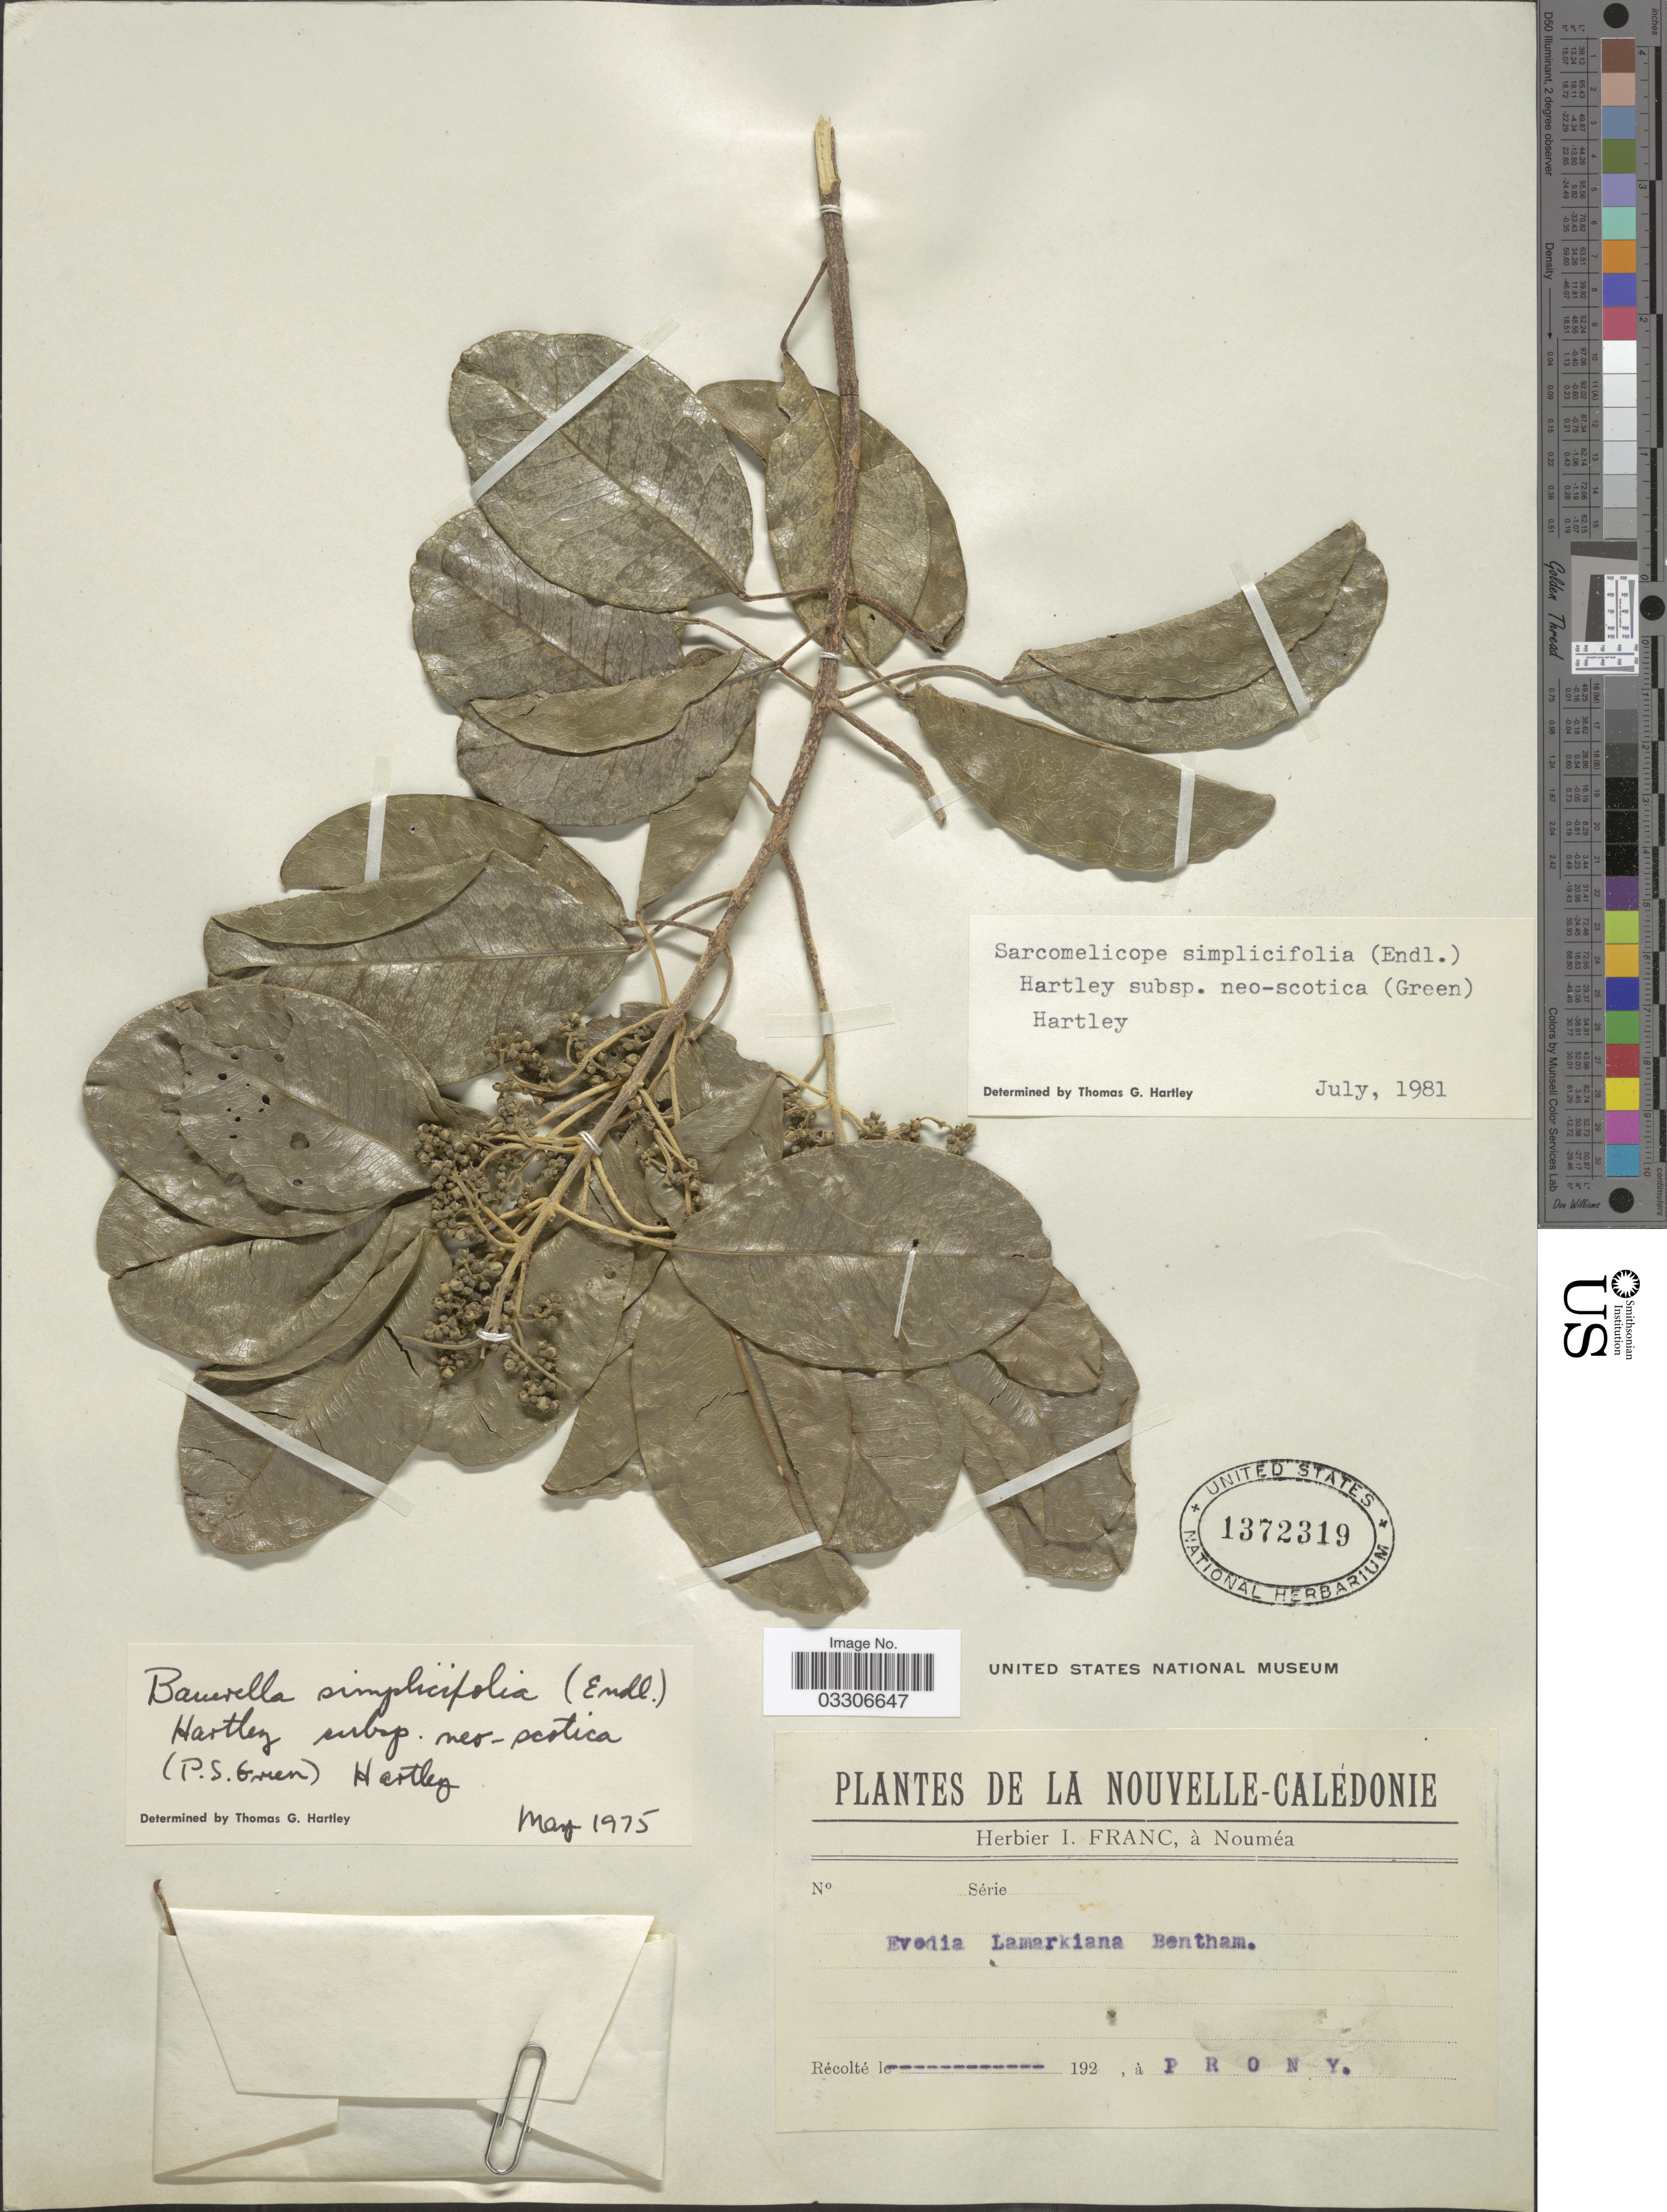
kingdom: Plantae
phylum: Tracheophyta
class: Magnoliopsida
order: Sapindales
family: Rutaceae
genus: Sarcomelicope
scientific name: Sarcomelicope simplicifolia subsp. neoscotica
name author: (McGill. & P.S. Green) T.G. Hartley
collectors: ex herb. I. Franc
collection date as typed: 192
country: New Caledonia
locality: Nouvelle-Calédonie. Prony.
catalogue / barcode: US 1372319